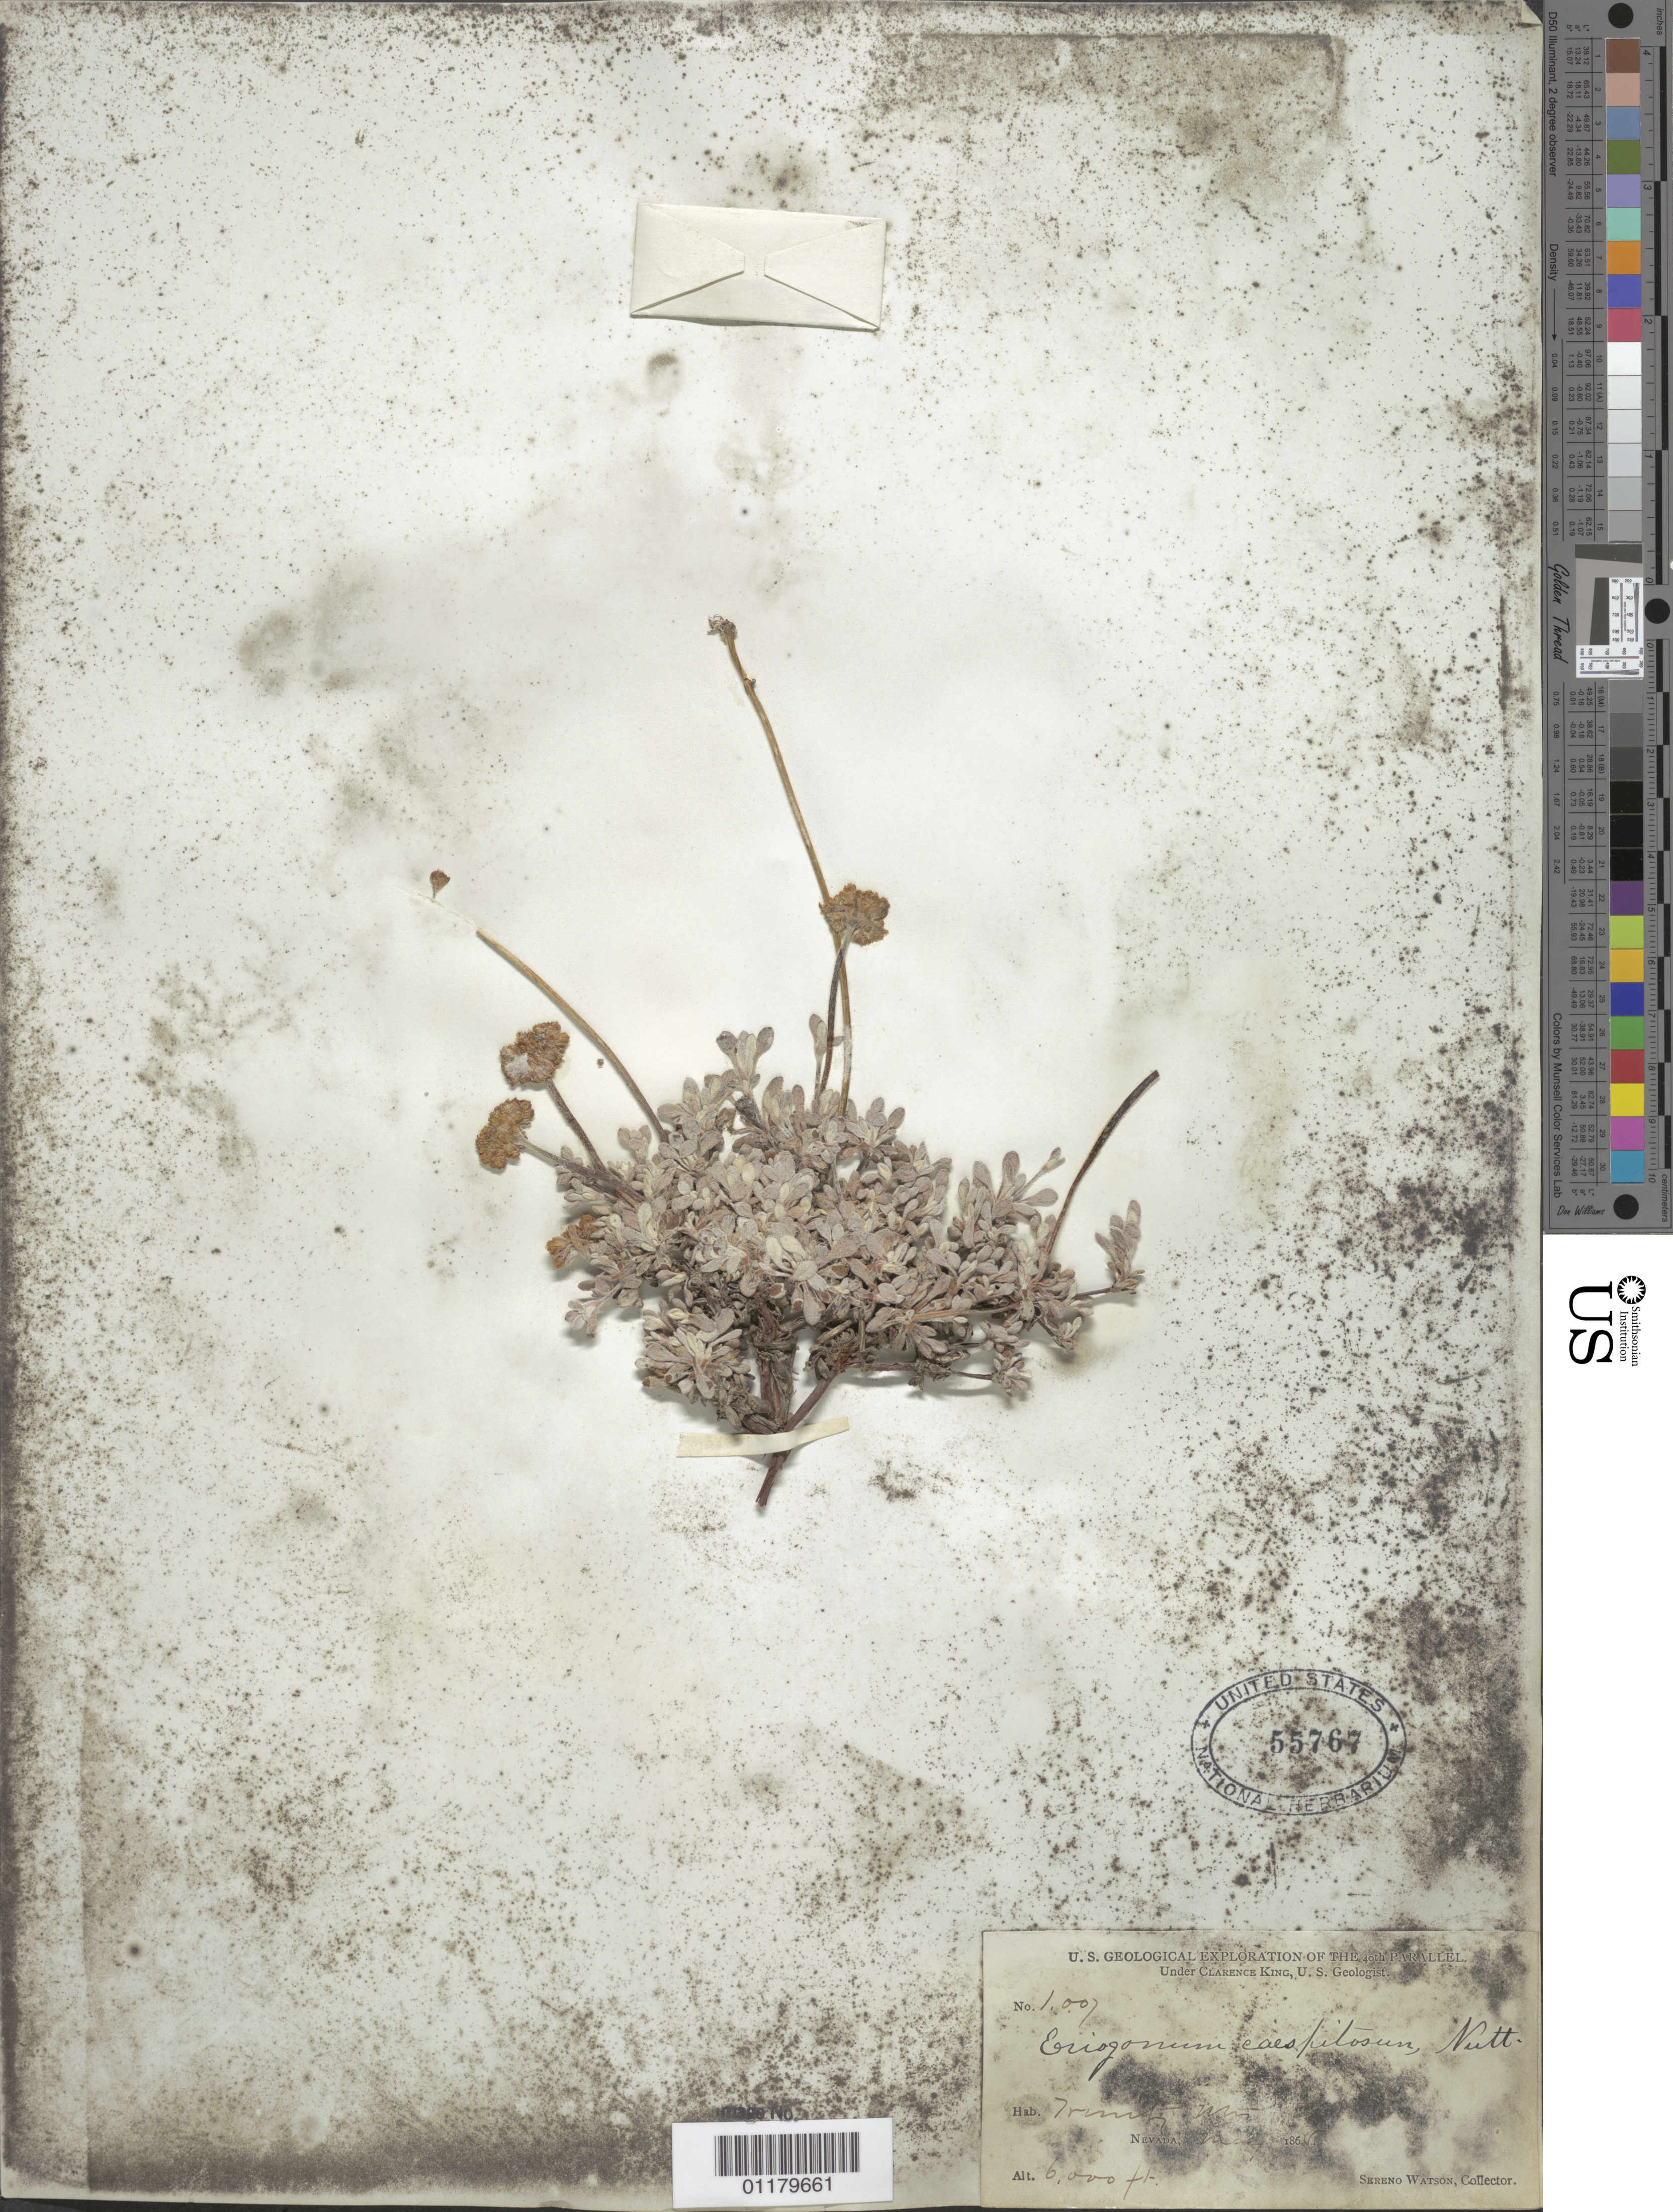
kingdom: Plantae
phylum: Tracheophyta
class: Magnoliopsida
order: Caryophyllales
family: Polygonaceae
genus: Eriogonum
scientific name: Eriogonum caespitosum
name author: Nutt.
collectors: S. Watson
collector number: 1007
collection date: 1868-05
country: United States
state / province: Nevada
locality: Trinity Mts.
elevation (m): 1829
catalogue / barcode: US 55767